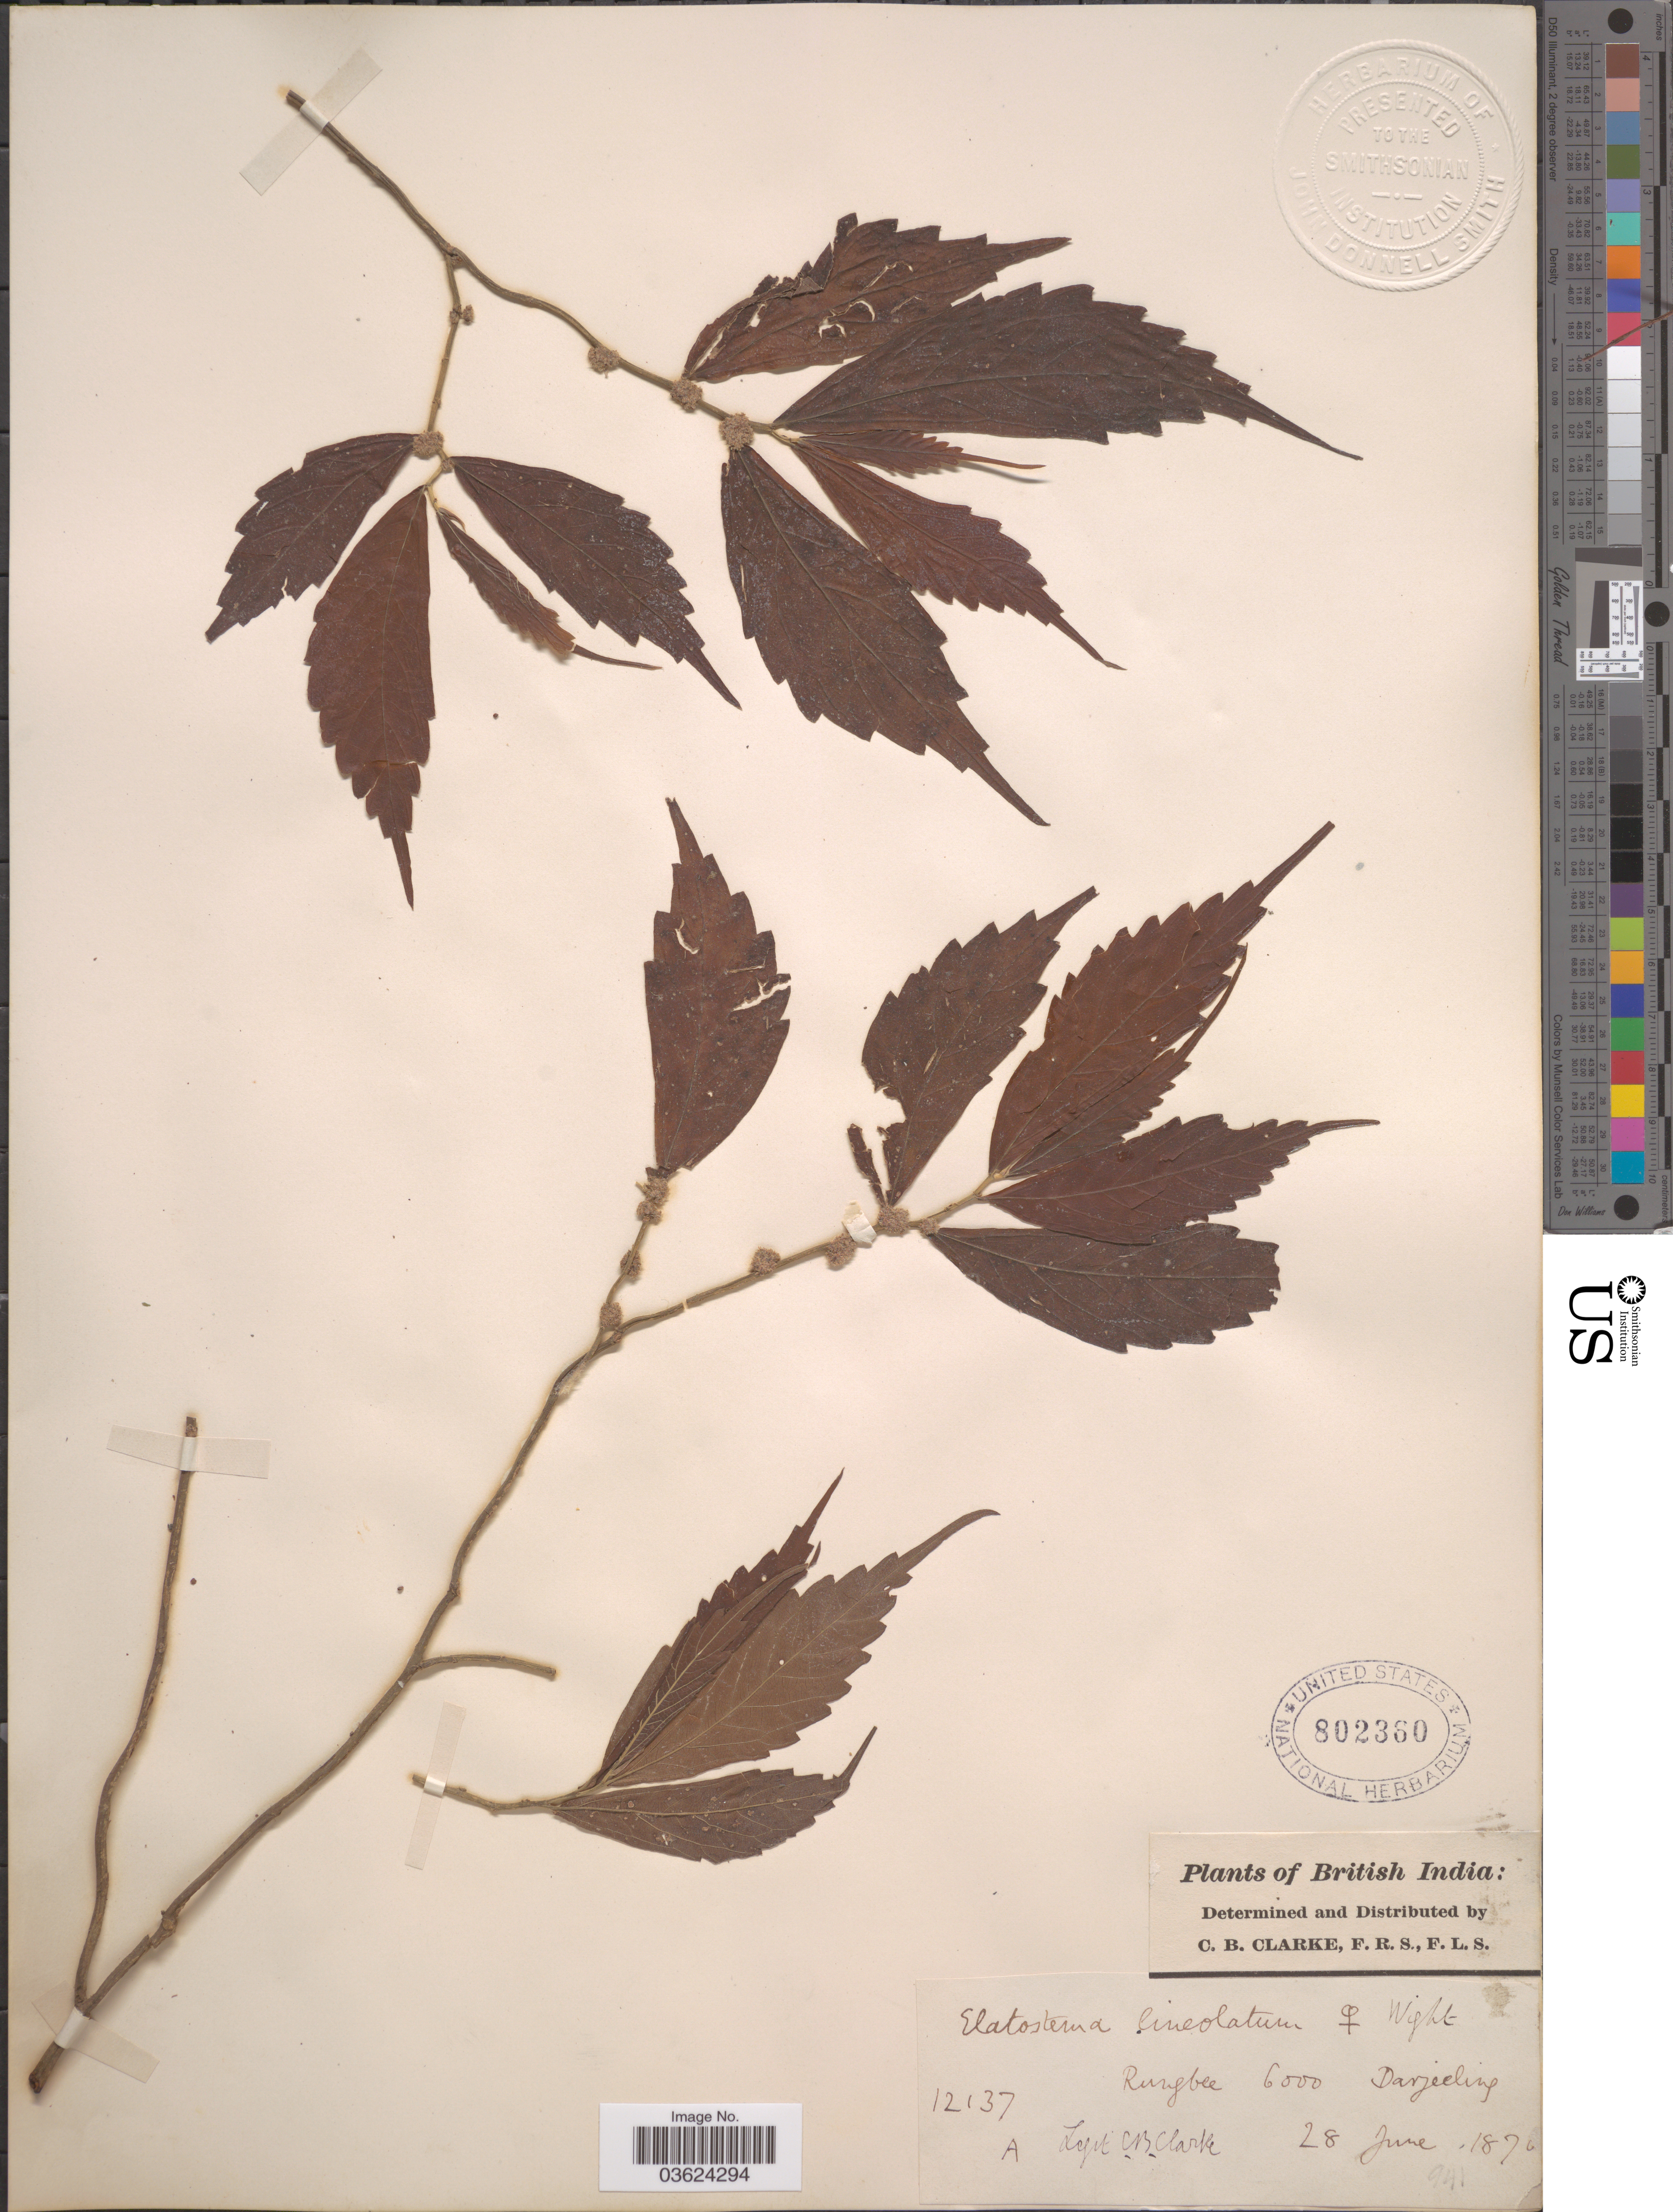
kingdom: Plantae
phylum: Tracheophyta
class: Magnoliopsida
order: Rosales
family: Urticaceae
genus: Elatostema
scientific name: Elatostema lineolatum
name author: Wight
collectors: C. B. Clarke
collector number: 12137A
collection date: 1870-06-28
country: India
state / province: West Bengal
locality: British India. Rungbee. Darjeeling.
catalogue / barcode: US 802360